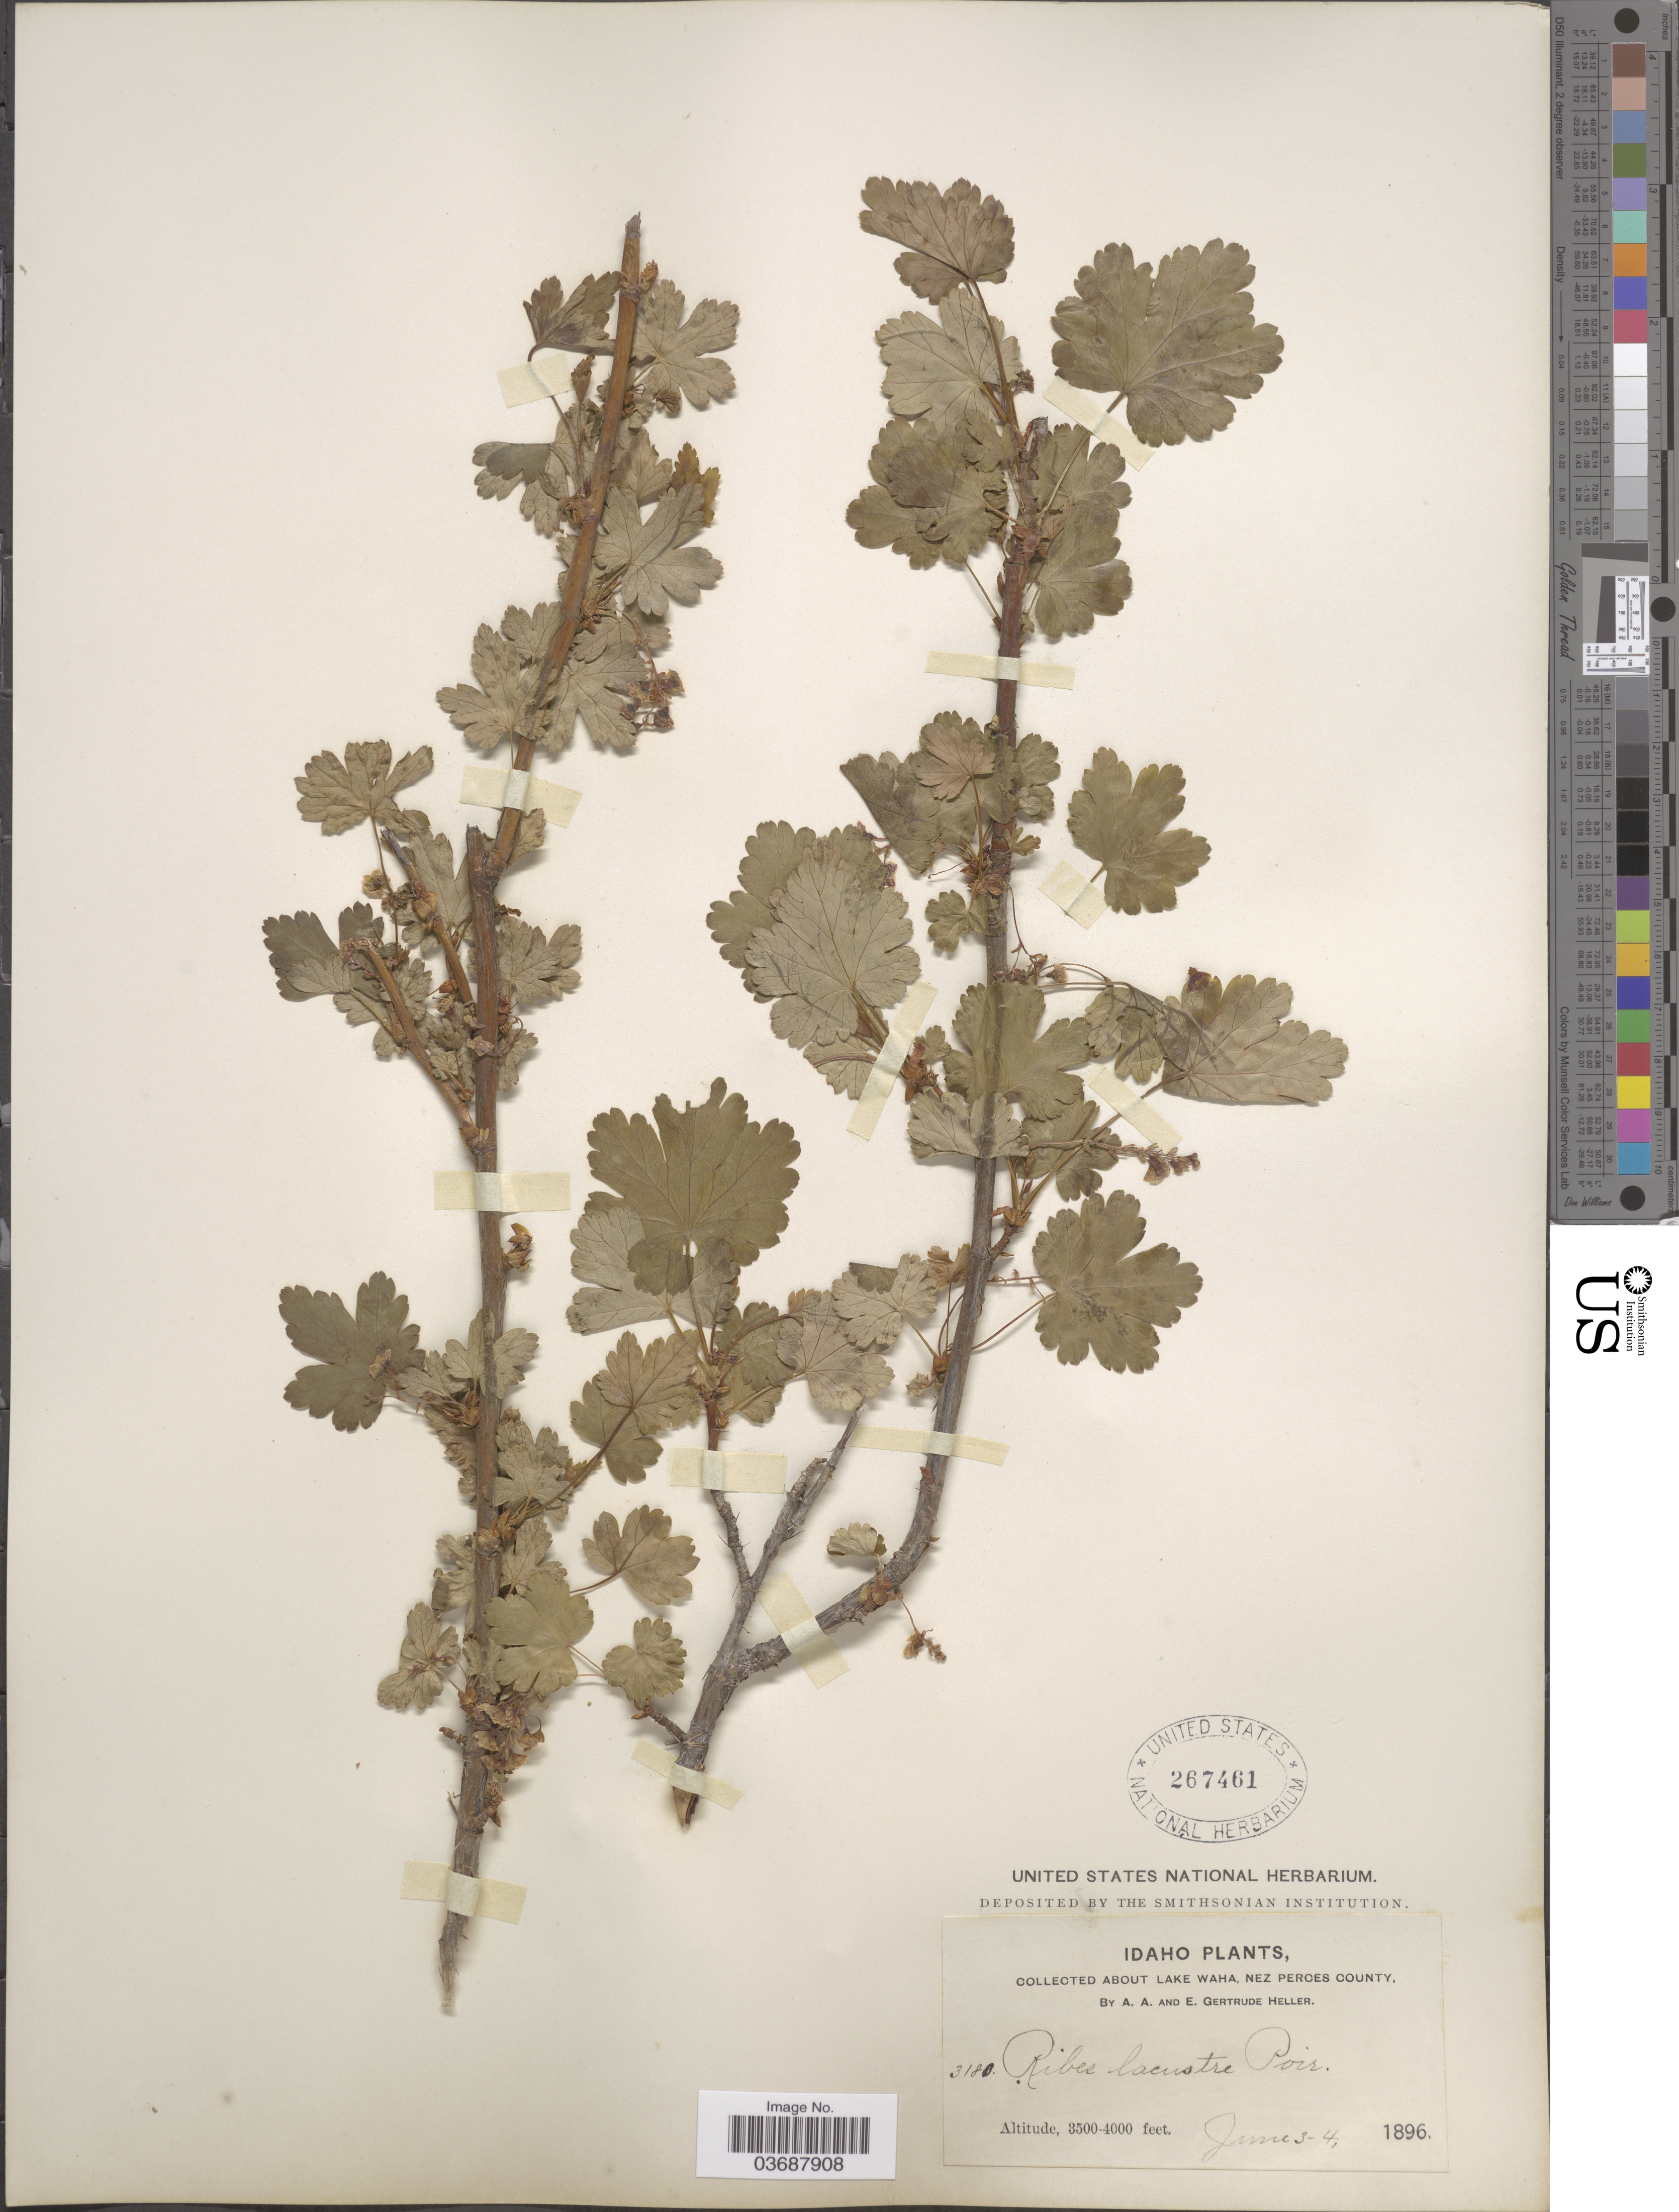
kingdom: Plantae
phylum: Tracheophyta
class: Magnoliopsida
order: Saxifragales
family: Grossulariaceae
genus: Ribes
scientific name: Ribes lacustre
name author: (Pers.) Poir.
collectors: A. A. Heller & E. G. Heller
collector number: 3180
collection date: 1896-06-03/1896-06-04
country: United States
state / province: Idaho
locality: About Lake Waha, Nez Perces County.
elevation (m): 1067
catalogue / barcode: US 267461